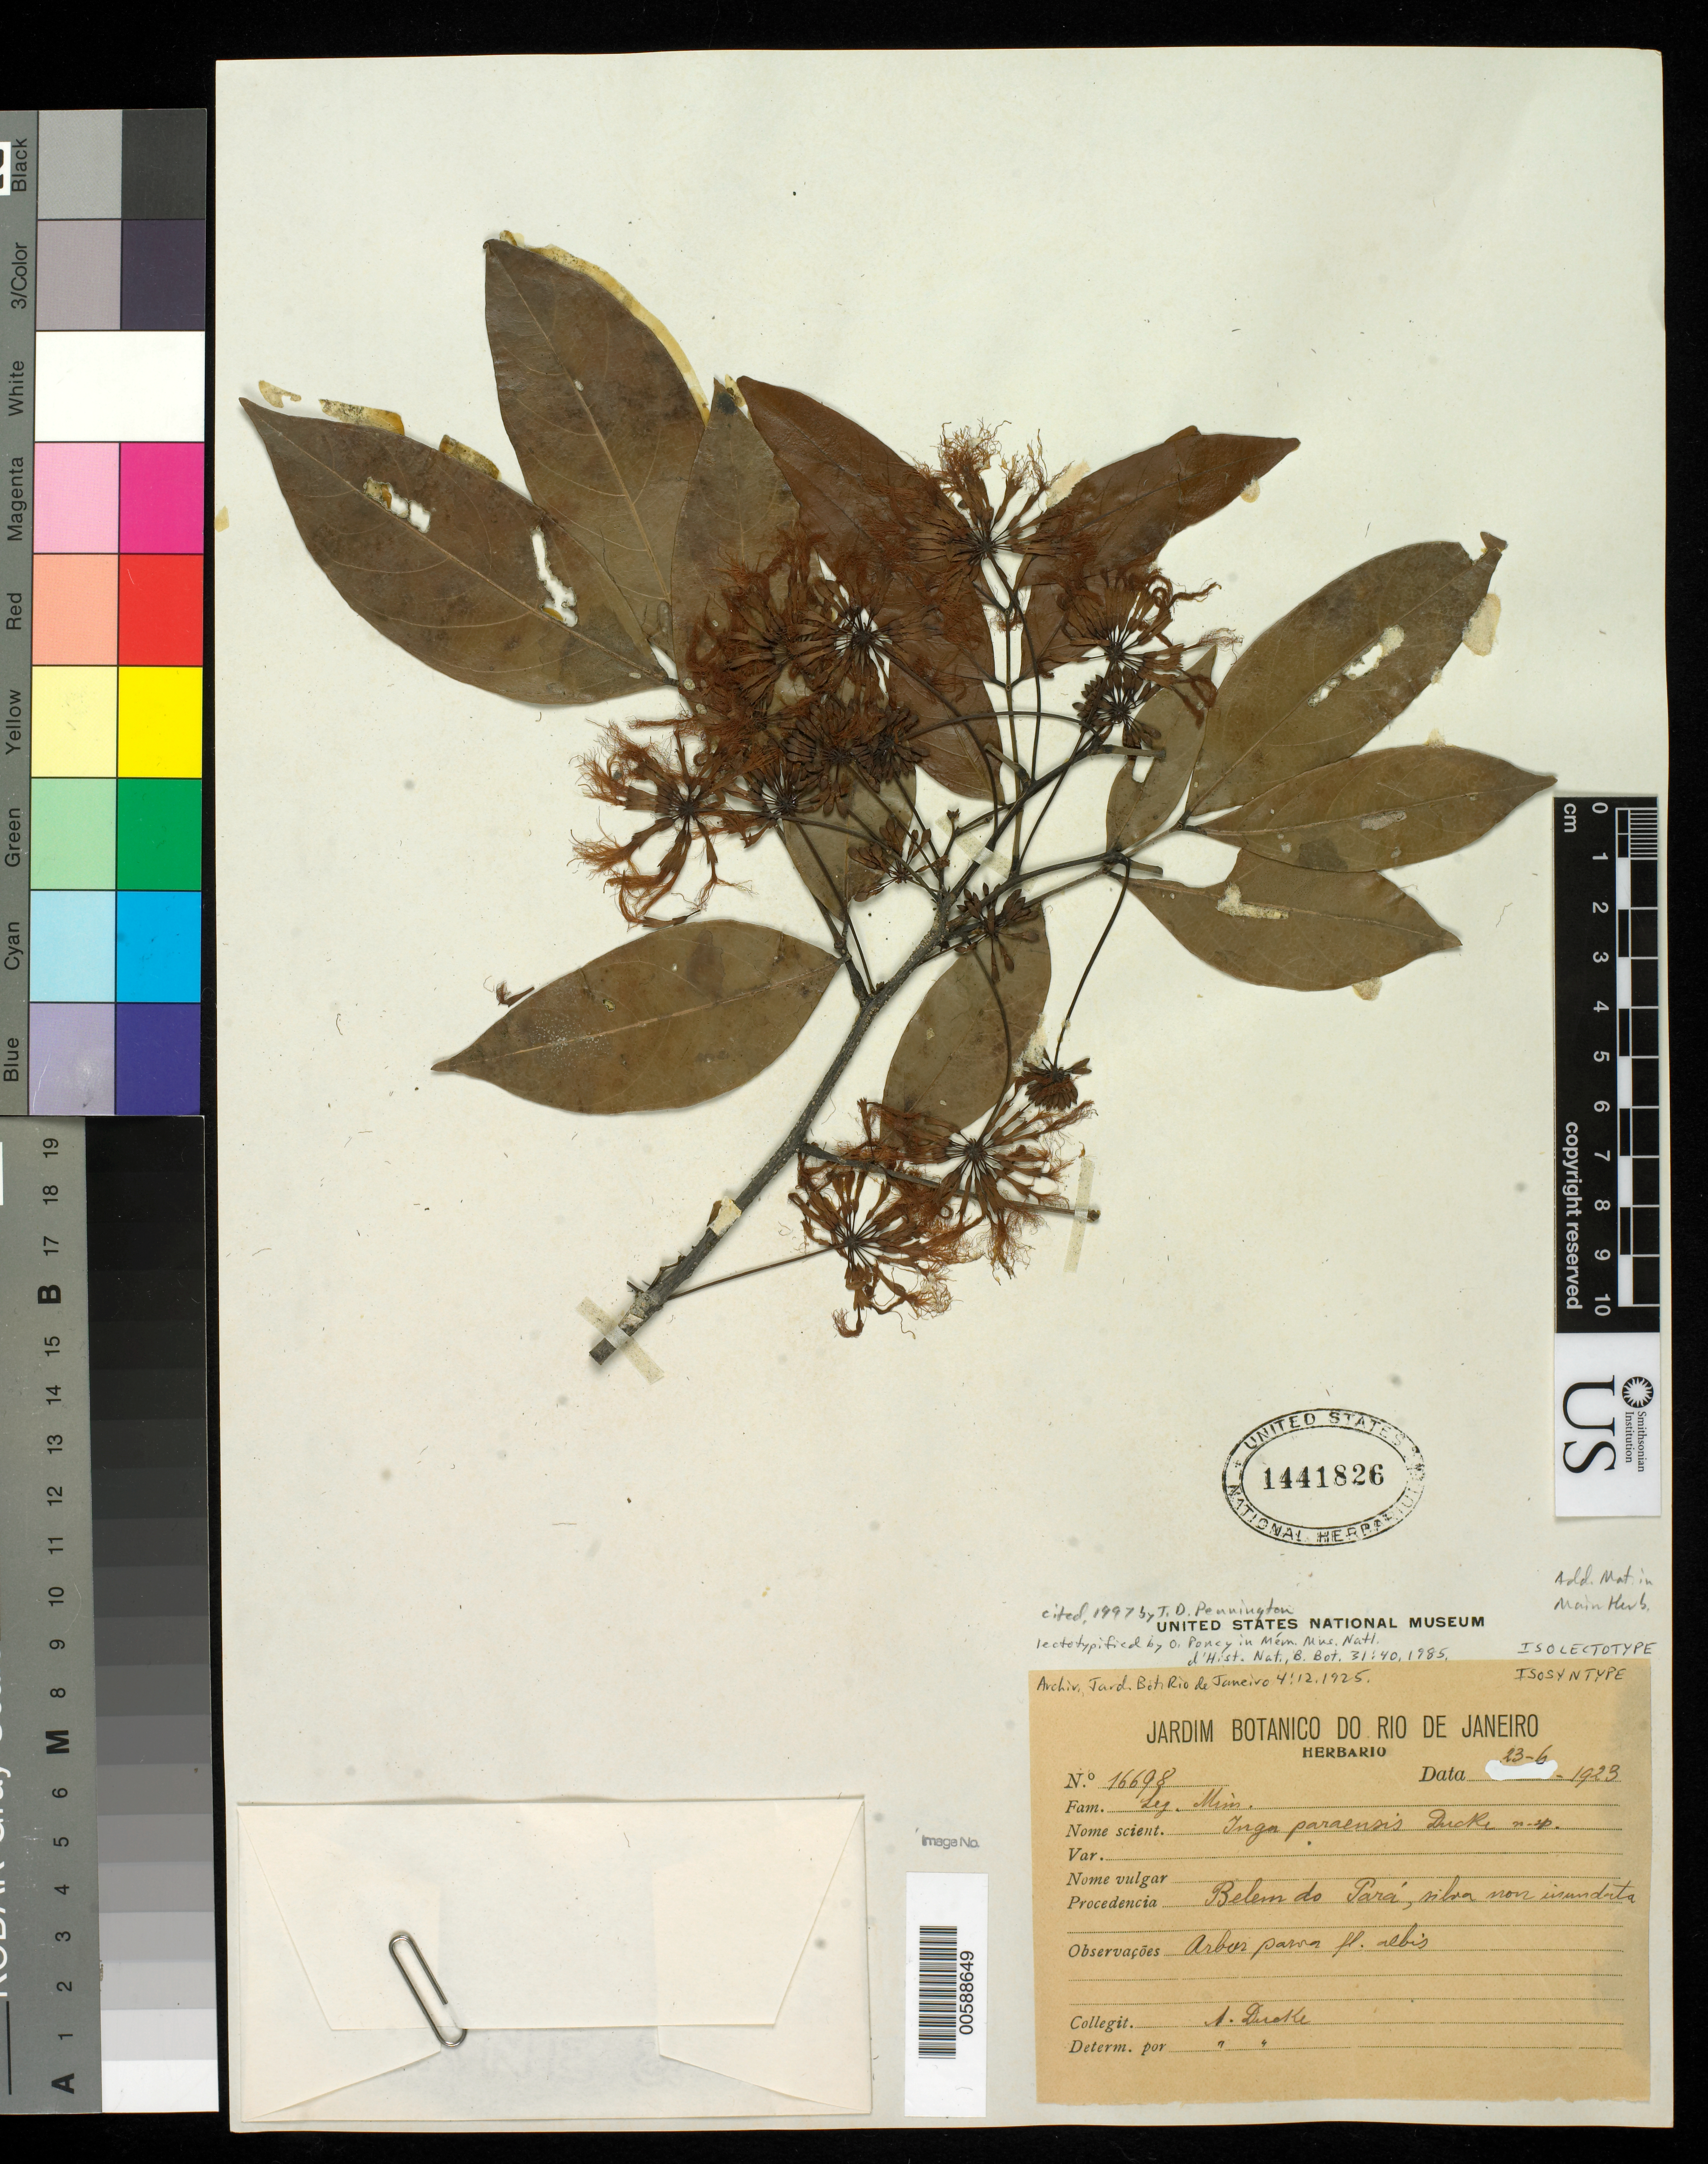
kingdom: Plantae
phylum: Tracheophyta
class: Magnoliopsida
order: Fabales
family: Fabaceae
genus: Inga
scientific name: Inga paraensis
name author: Ducke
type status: Isosyntype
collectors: A. Ducke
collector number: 16698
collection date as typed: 23 Jun 1923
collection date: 1923-06-23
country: Brazil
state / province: Pará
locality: Belem do Pará.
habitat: Silva non inundata.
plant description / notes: Erroneously annotated as "isolectotype". Ducke cites two elements (23-6- 1923 flor. & 4-10 fr.) for his 16698 and Poncy (1985, Mem. Mus. Nat. Hist. Nat. B, Bot. 31: 40) explicitly designated the fruiting element (i.e., Oct. 4) as the lectotype.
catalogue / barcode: US 1441826